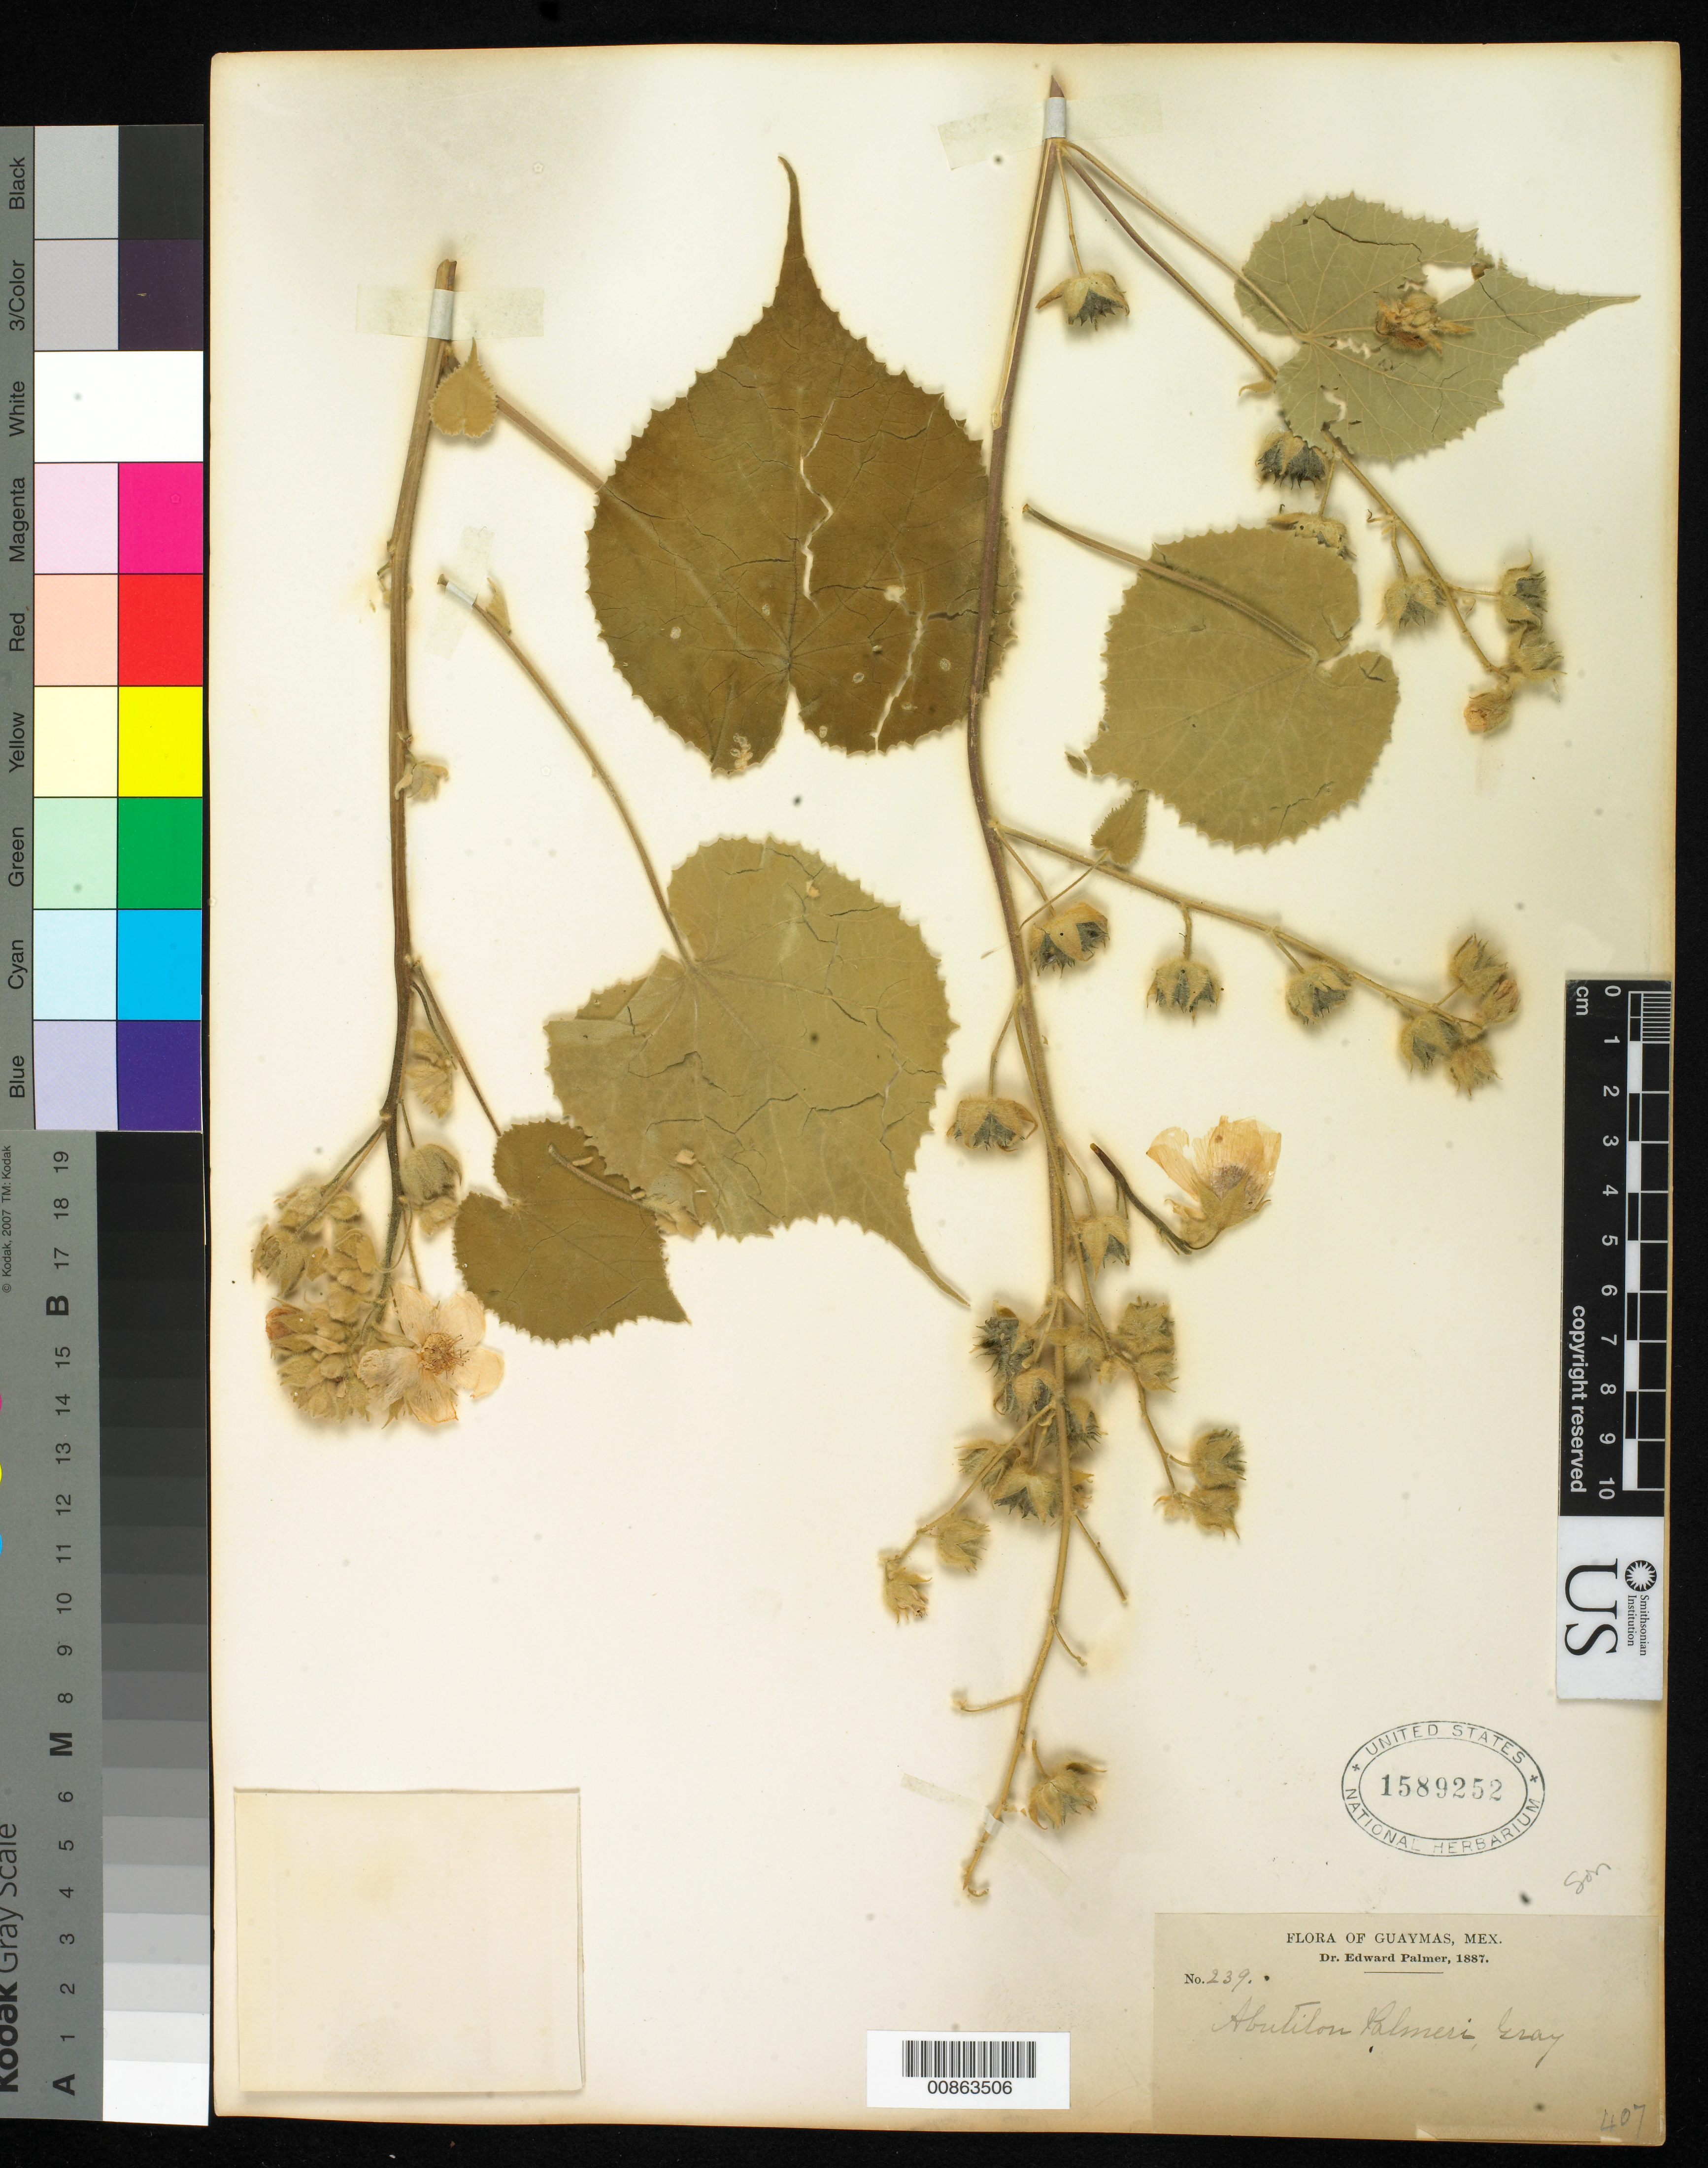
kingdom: Plantae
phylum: Tracheophyta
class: Magnoliopsida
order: Malvales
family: Malvaceae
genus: Abutilon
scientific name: Abutilon palmeri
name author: A. Gray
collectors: E. Palmer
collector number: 239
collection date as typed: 1887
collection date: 1887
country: Mexico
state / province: Sonora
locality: Guaymas, Sonora.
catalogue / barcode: US 1589252